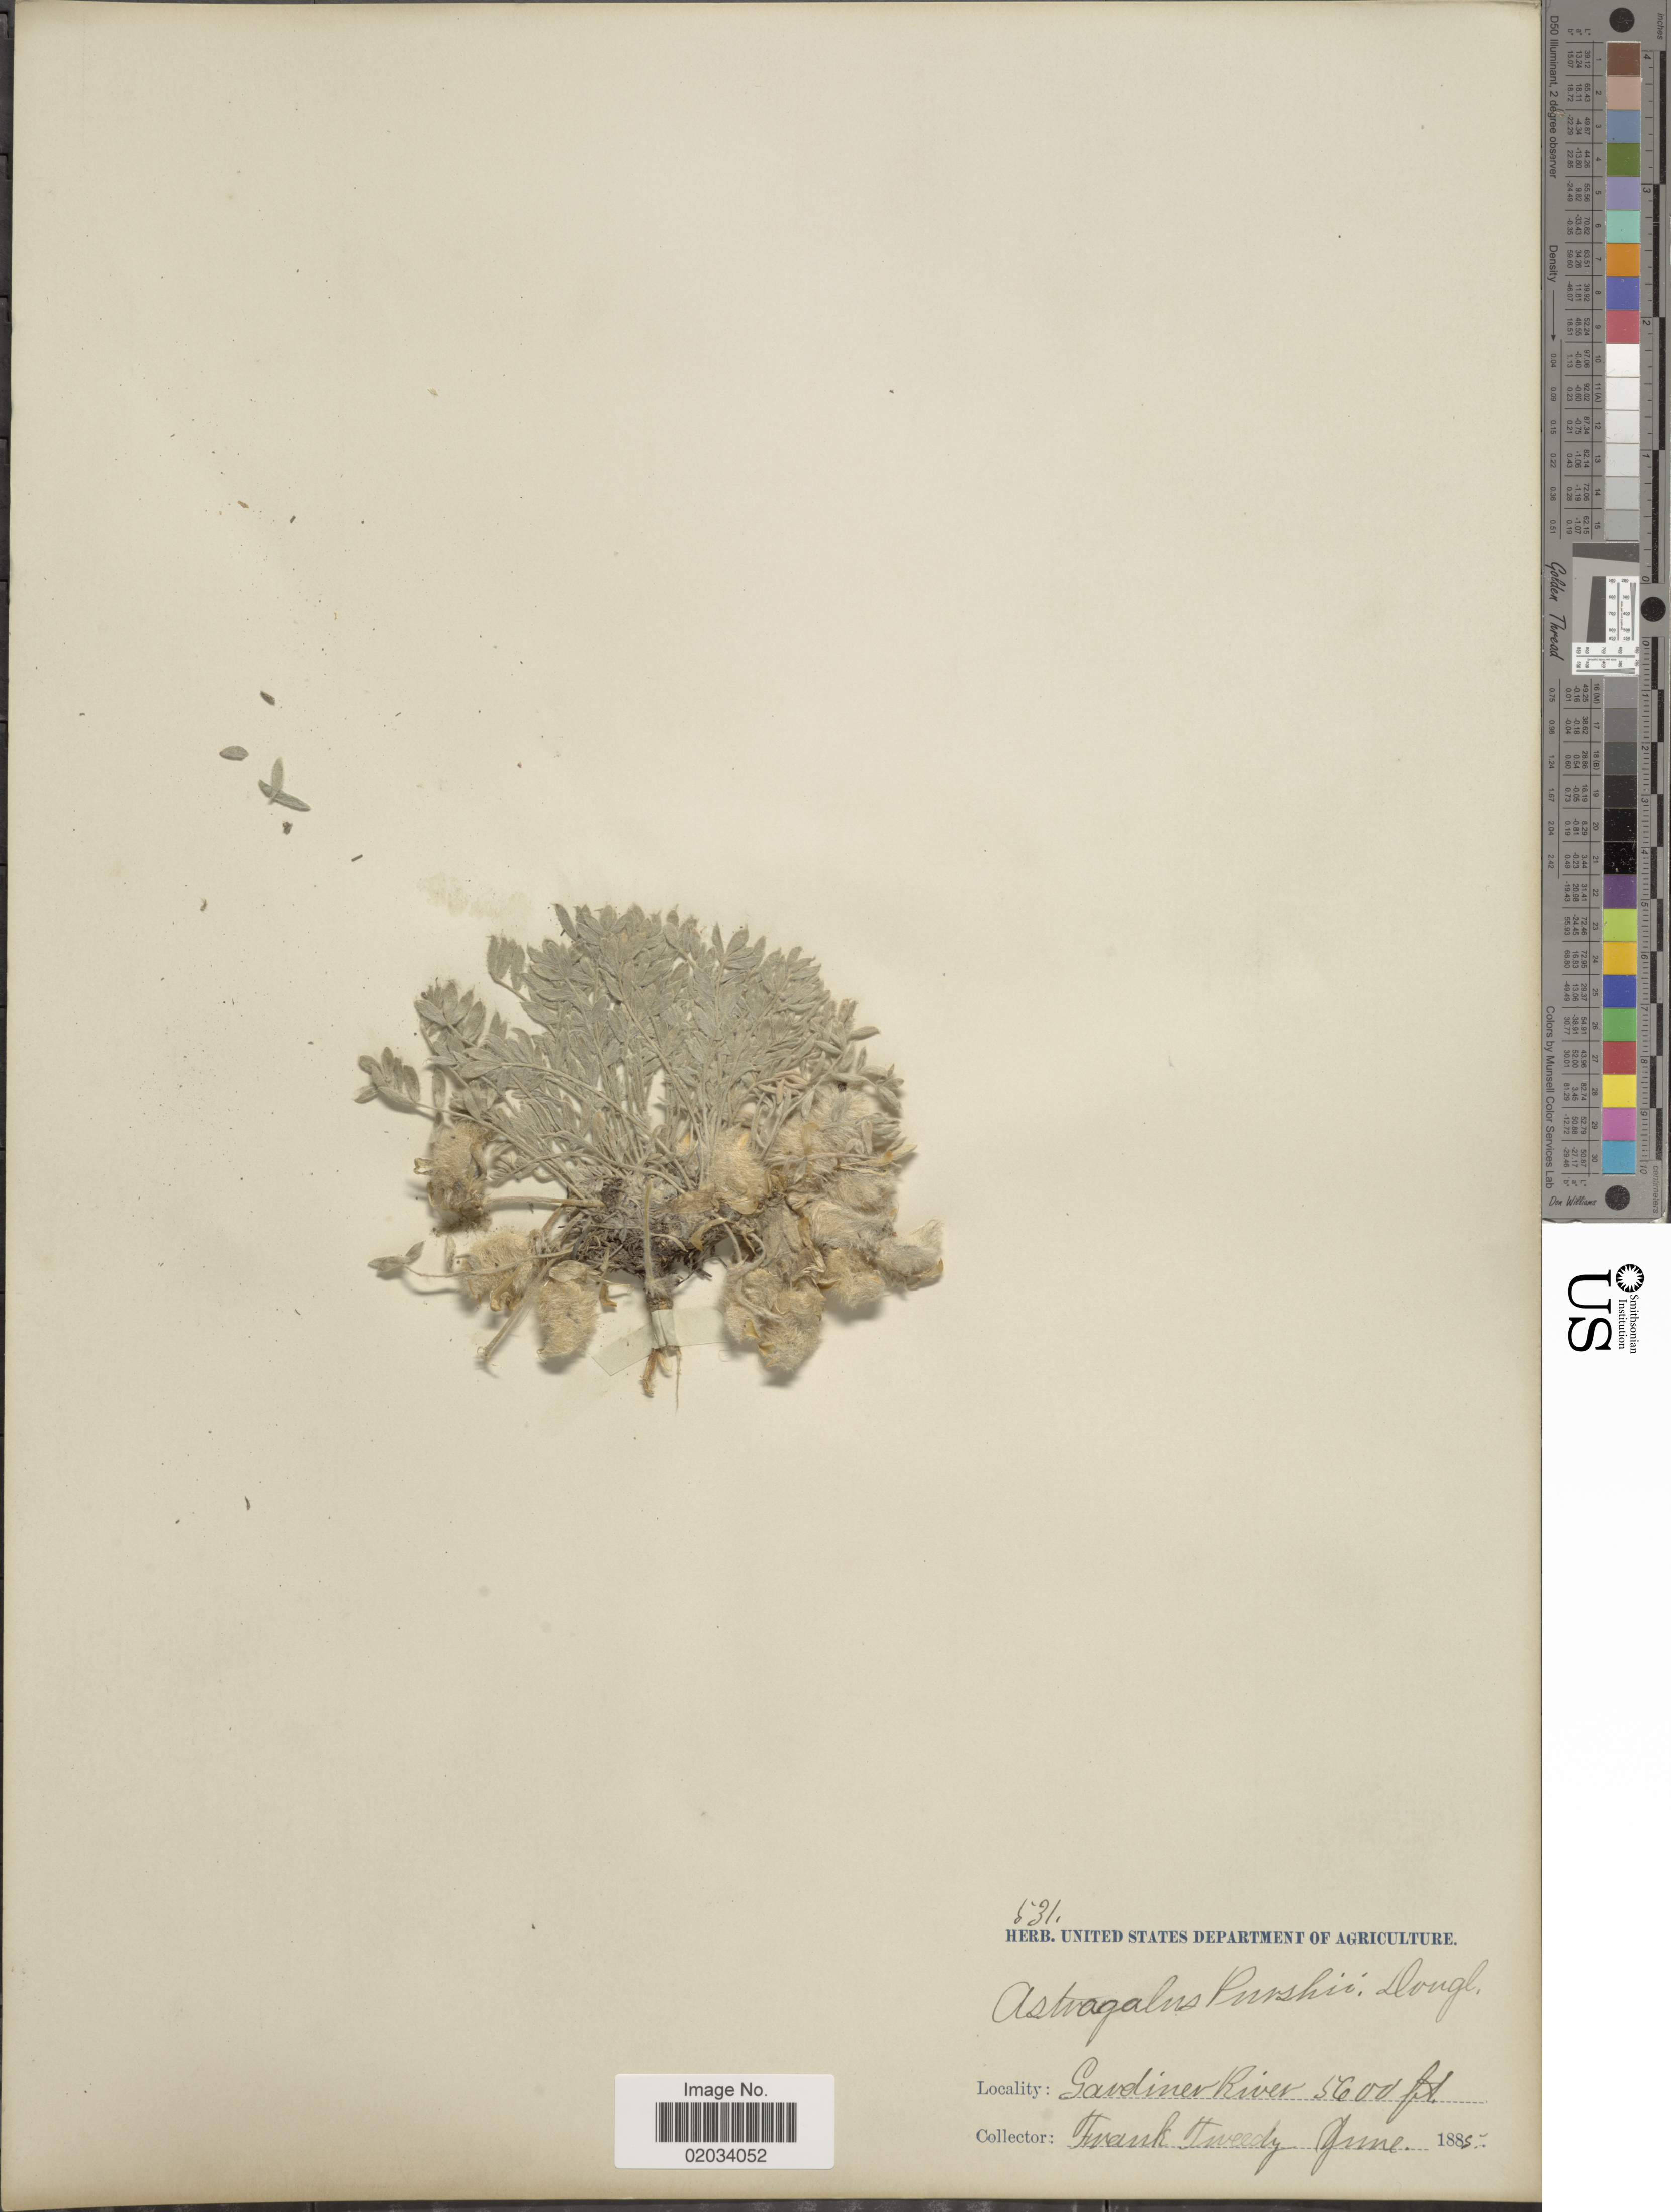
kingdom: Plantae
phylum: Tracheophyta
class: Magnoliopsida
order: Fabales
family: Fabaceae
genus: Astragalus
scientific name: Astragalus purshii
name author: Douglas ex Hook.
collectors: F. Tweedy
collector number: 531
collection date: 1885-06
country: United States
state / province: Montana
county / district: Gallatin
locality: Gardiner River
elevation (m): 1707